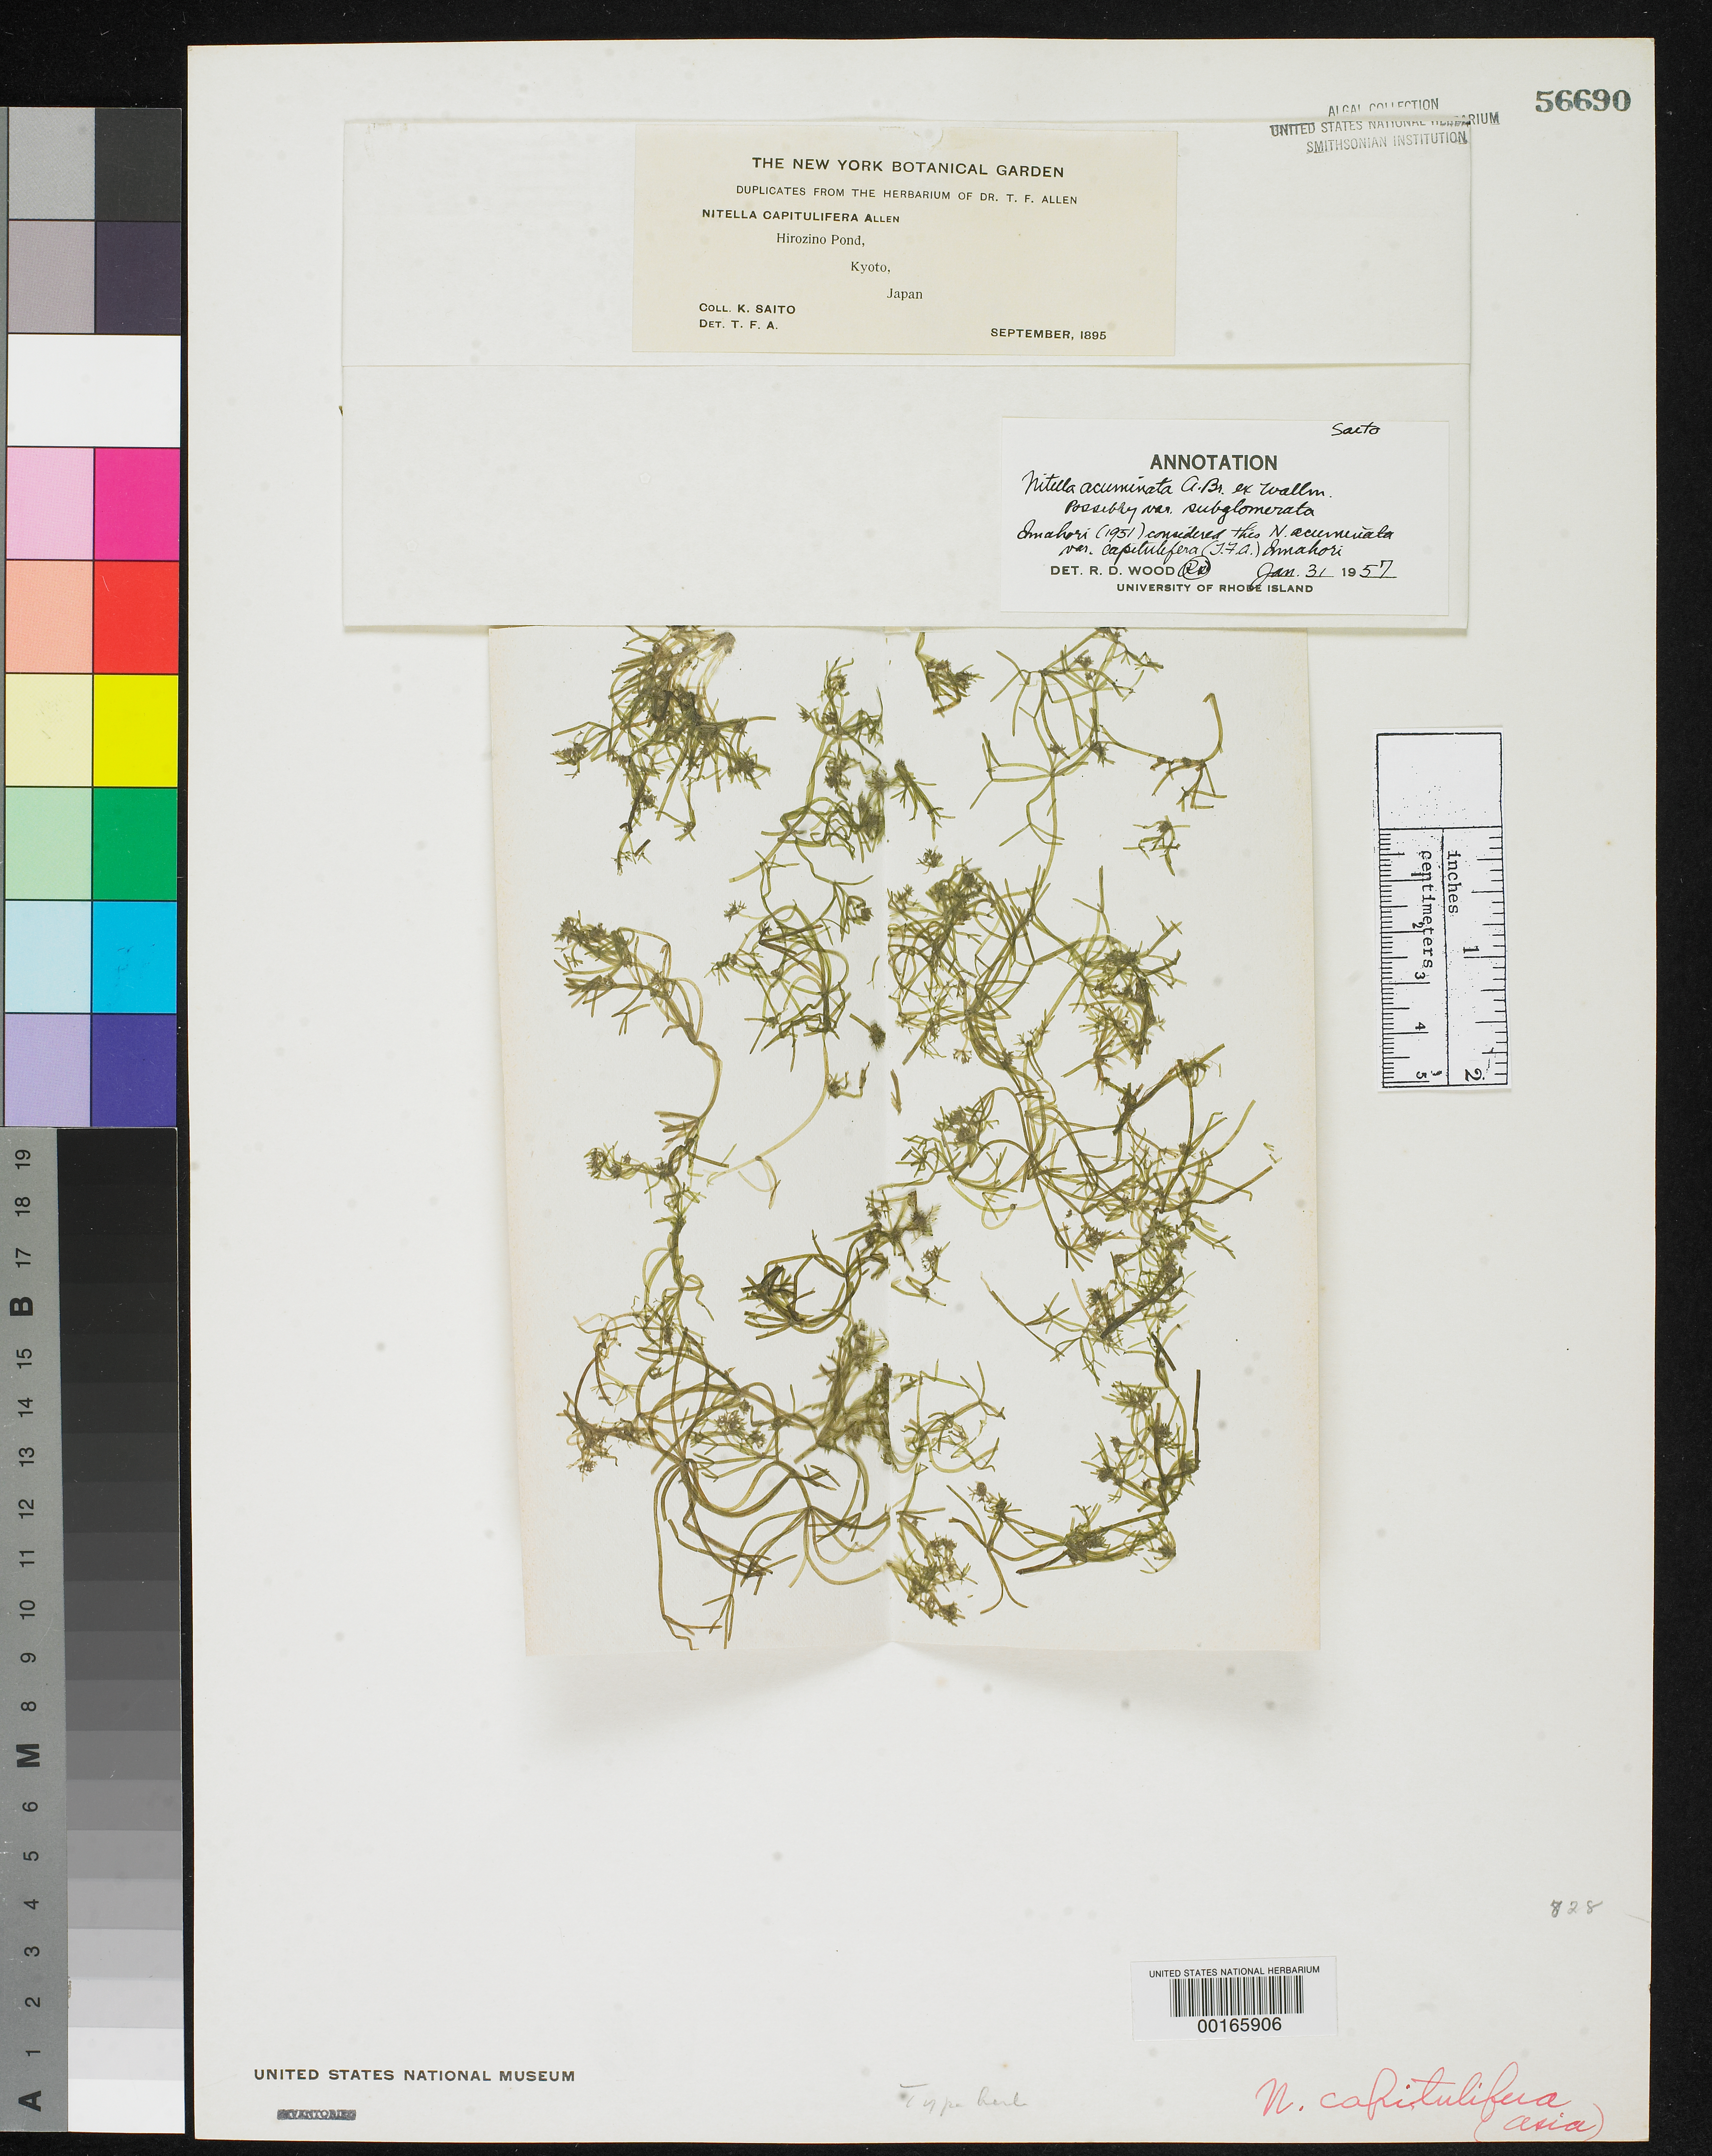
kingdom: Plantae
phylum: Charophyta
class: Charophyceae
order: Charales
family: Characeae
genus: Nitella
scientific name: Nitella capitulifera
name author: Allen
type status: Isotype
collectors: K. Saito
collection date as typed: Sep 1895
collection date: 1895-09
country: Japan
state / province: Kyoto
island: Honshu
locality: Kyoto, Hirozino Pond.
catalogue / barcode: US 56690